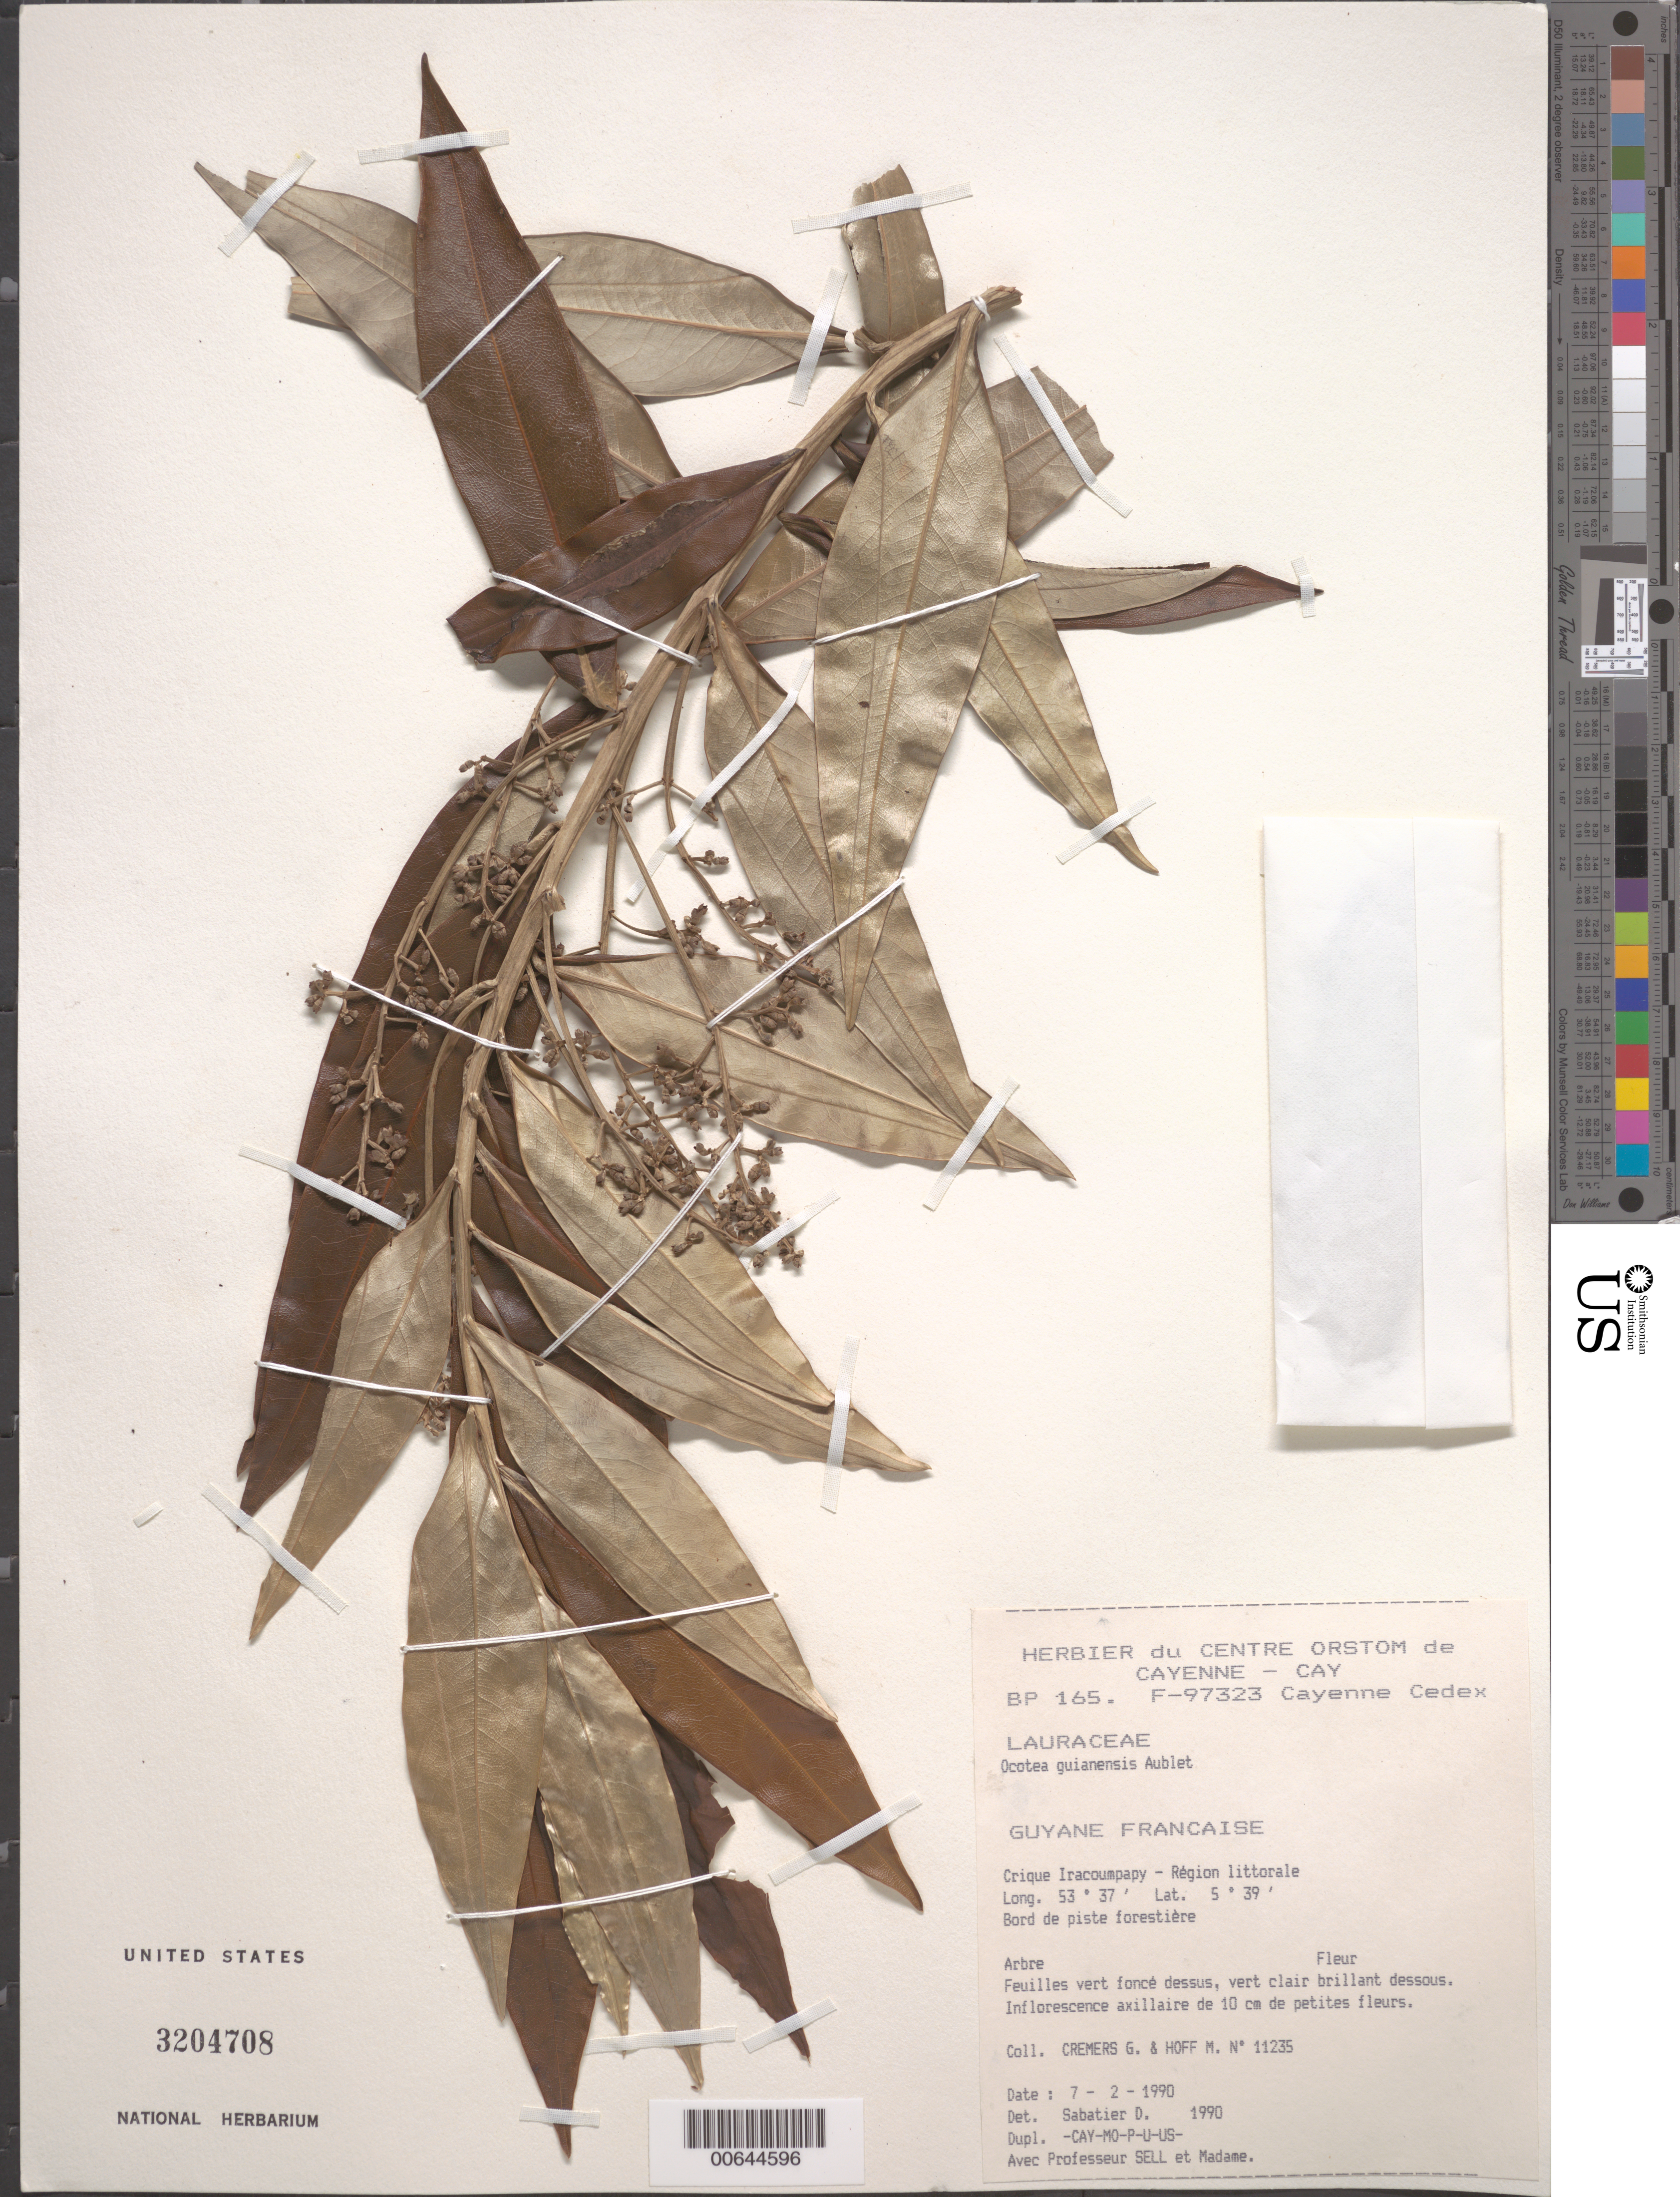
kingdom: Plantae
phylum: Tracheophyta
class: Magnoliopsida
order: Laurales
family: Lauraceae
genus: Ocotea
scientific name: Ocotea guianensis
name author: Aubl.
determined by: Sabatier, D.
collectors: G. Cremers & M. Hoff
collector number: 11235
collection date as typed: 7-Feb-90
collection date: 1990-02-07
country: French Guiana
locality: Crique Iracoumpapy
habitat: Forest trail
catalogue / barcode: US 3204708